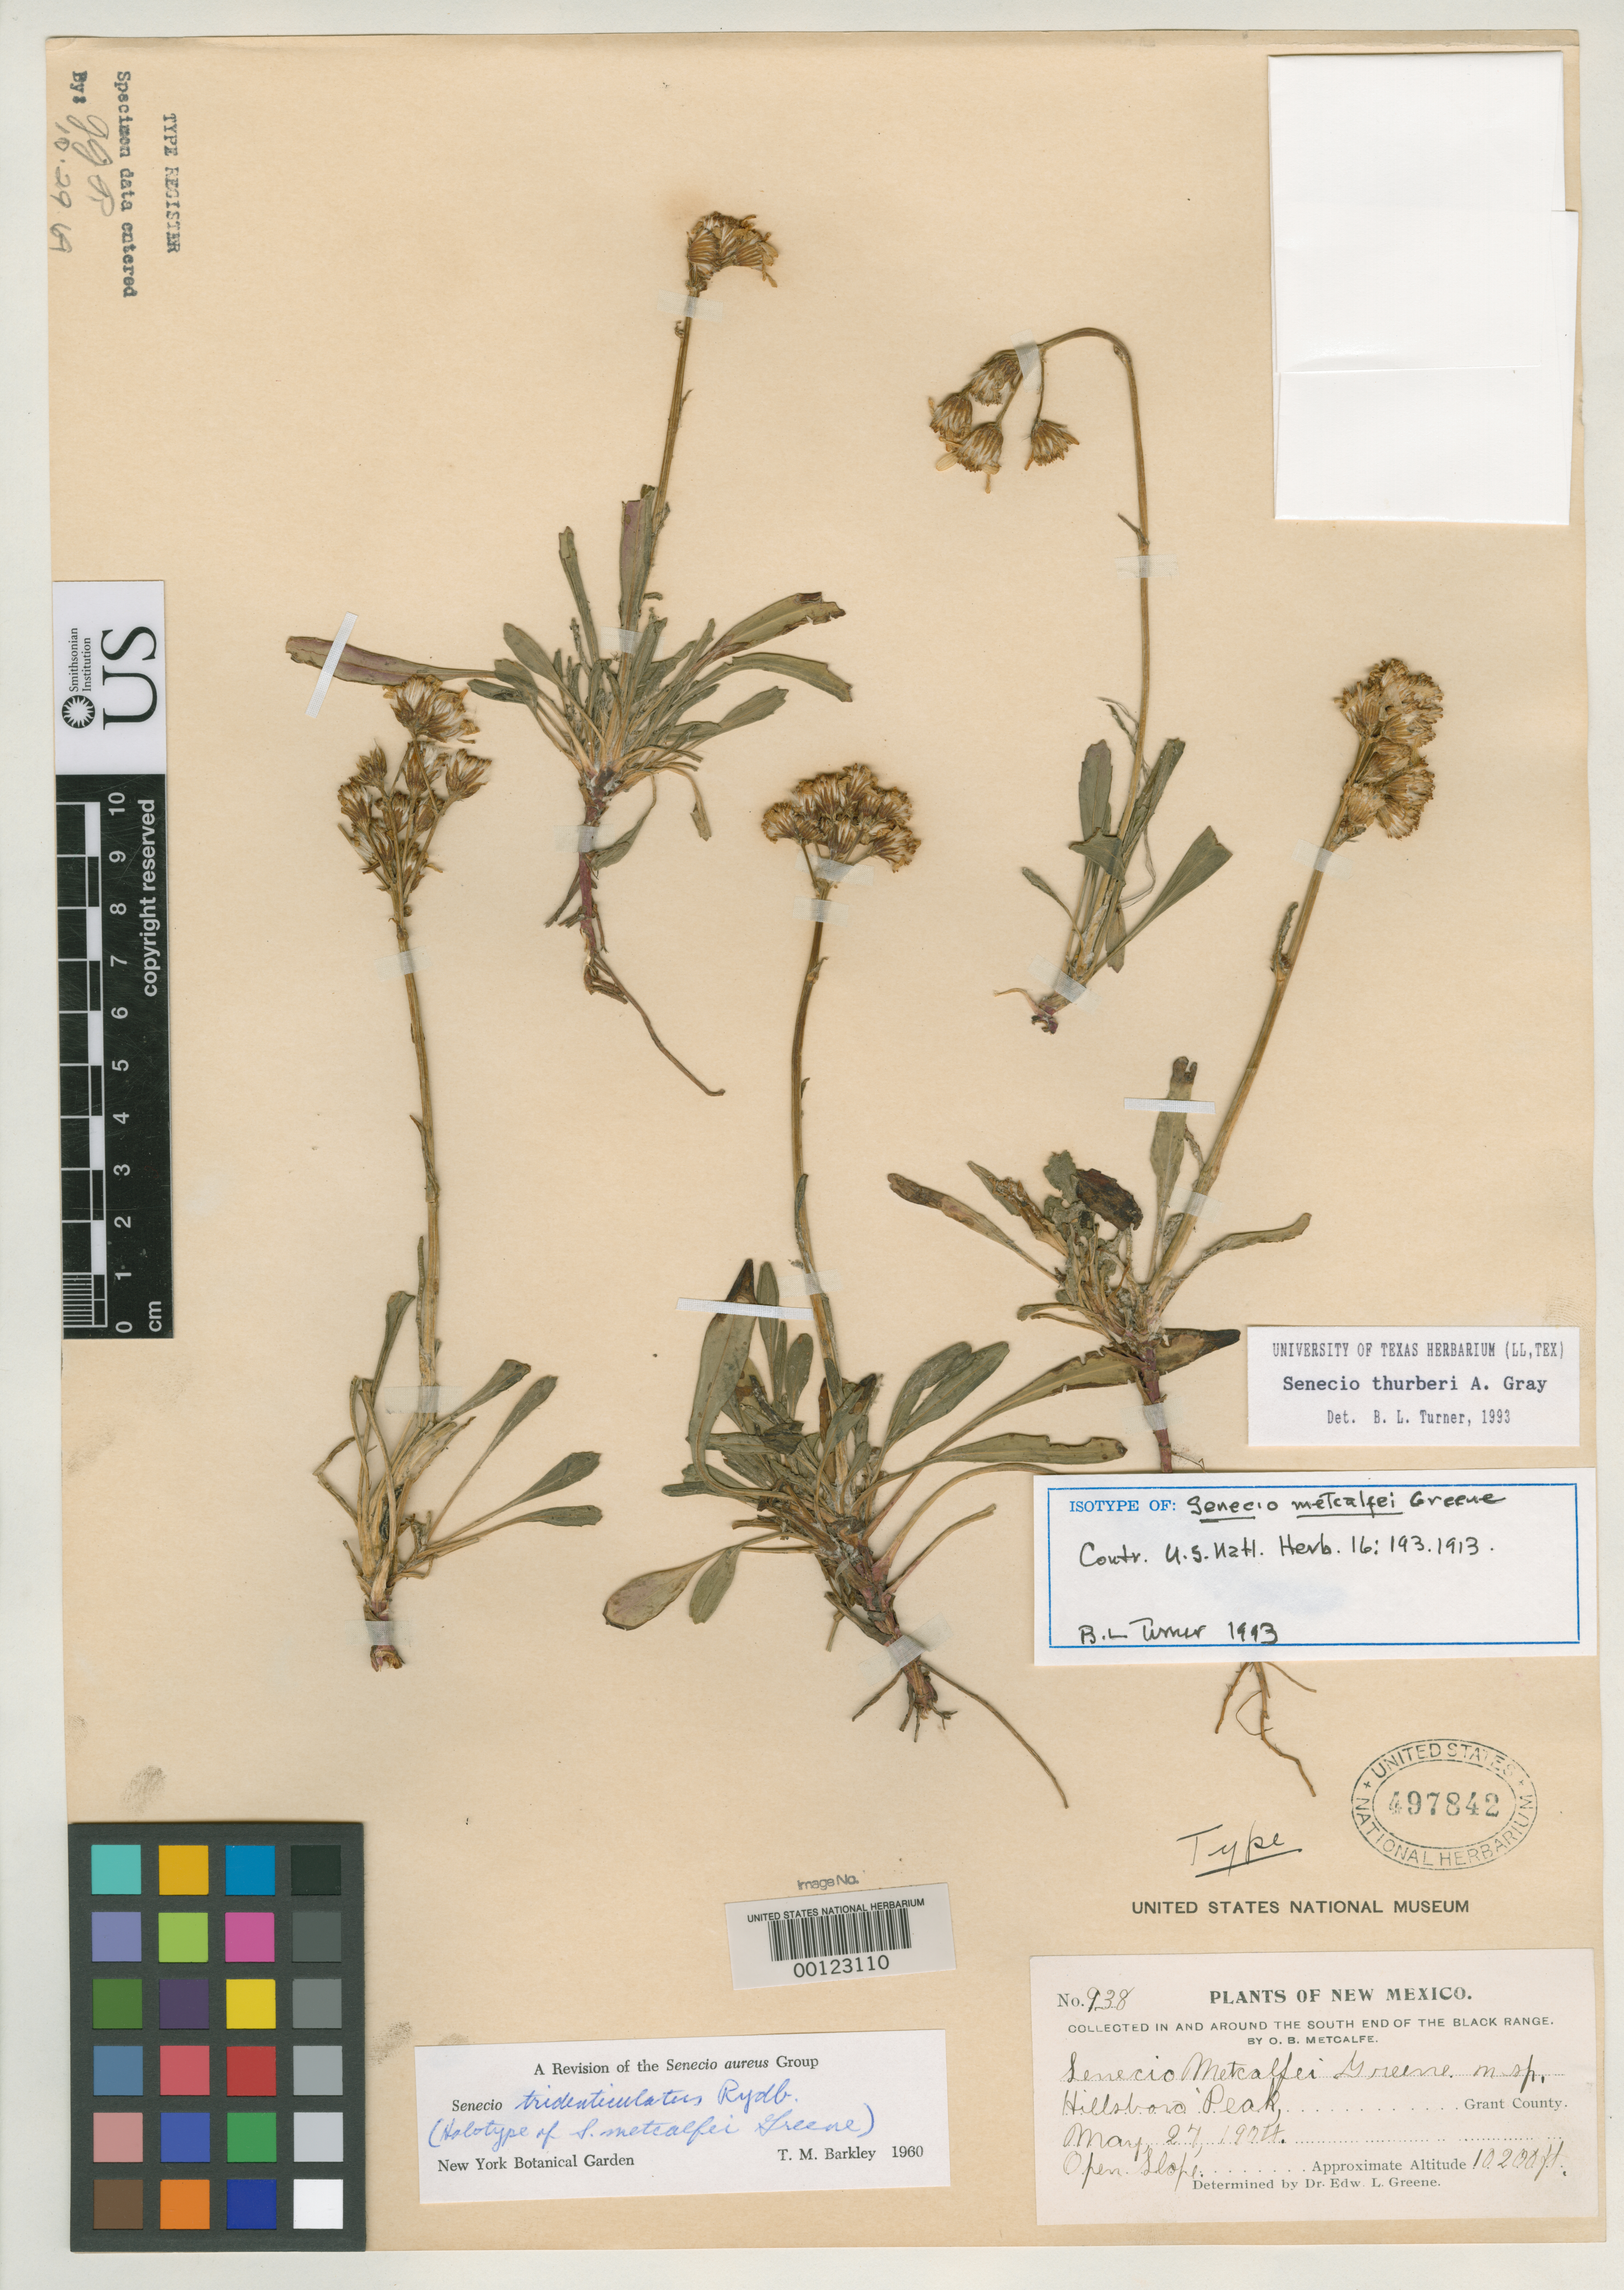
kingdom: Plantae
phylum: Tracheophyta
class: Magnoliopsida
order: Asterales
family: Asteraceae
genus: Senecio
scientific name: Senecio metcalfei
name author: Greene ex Wooton & Standl.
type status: Holotype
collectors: O. B. Metcalfe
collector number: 938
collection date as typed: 27 May 1904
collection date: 1904-05-27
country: United States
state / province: New Mexico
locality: Hillsboro Peak of Black Range.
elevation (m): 3109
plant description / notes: Erroneously annotated as "isotype" by B.L. Turner (1993); protologue explicitly cites USNH 497842 as "Type".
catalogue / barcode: US 497842